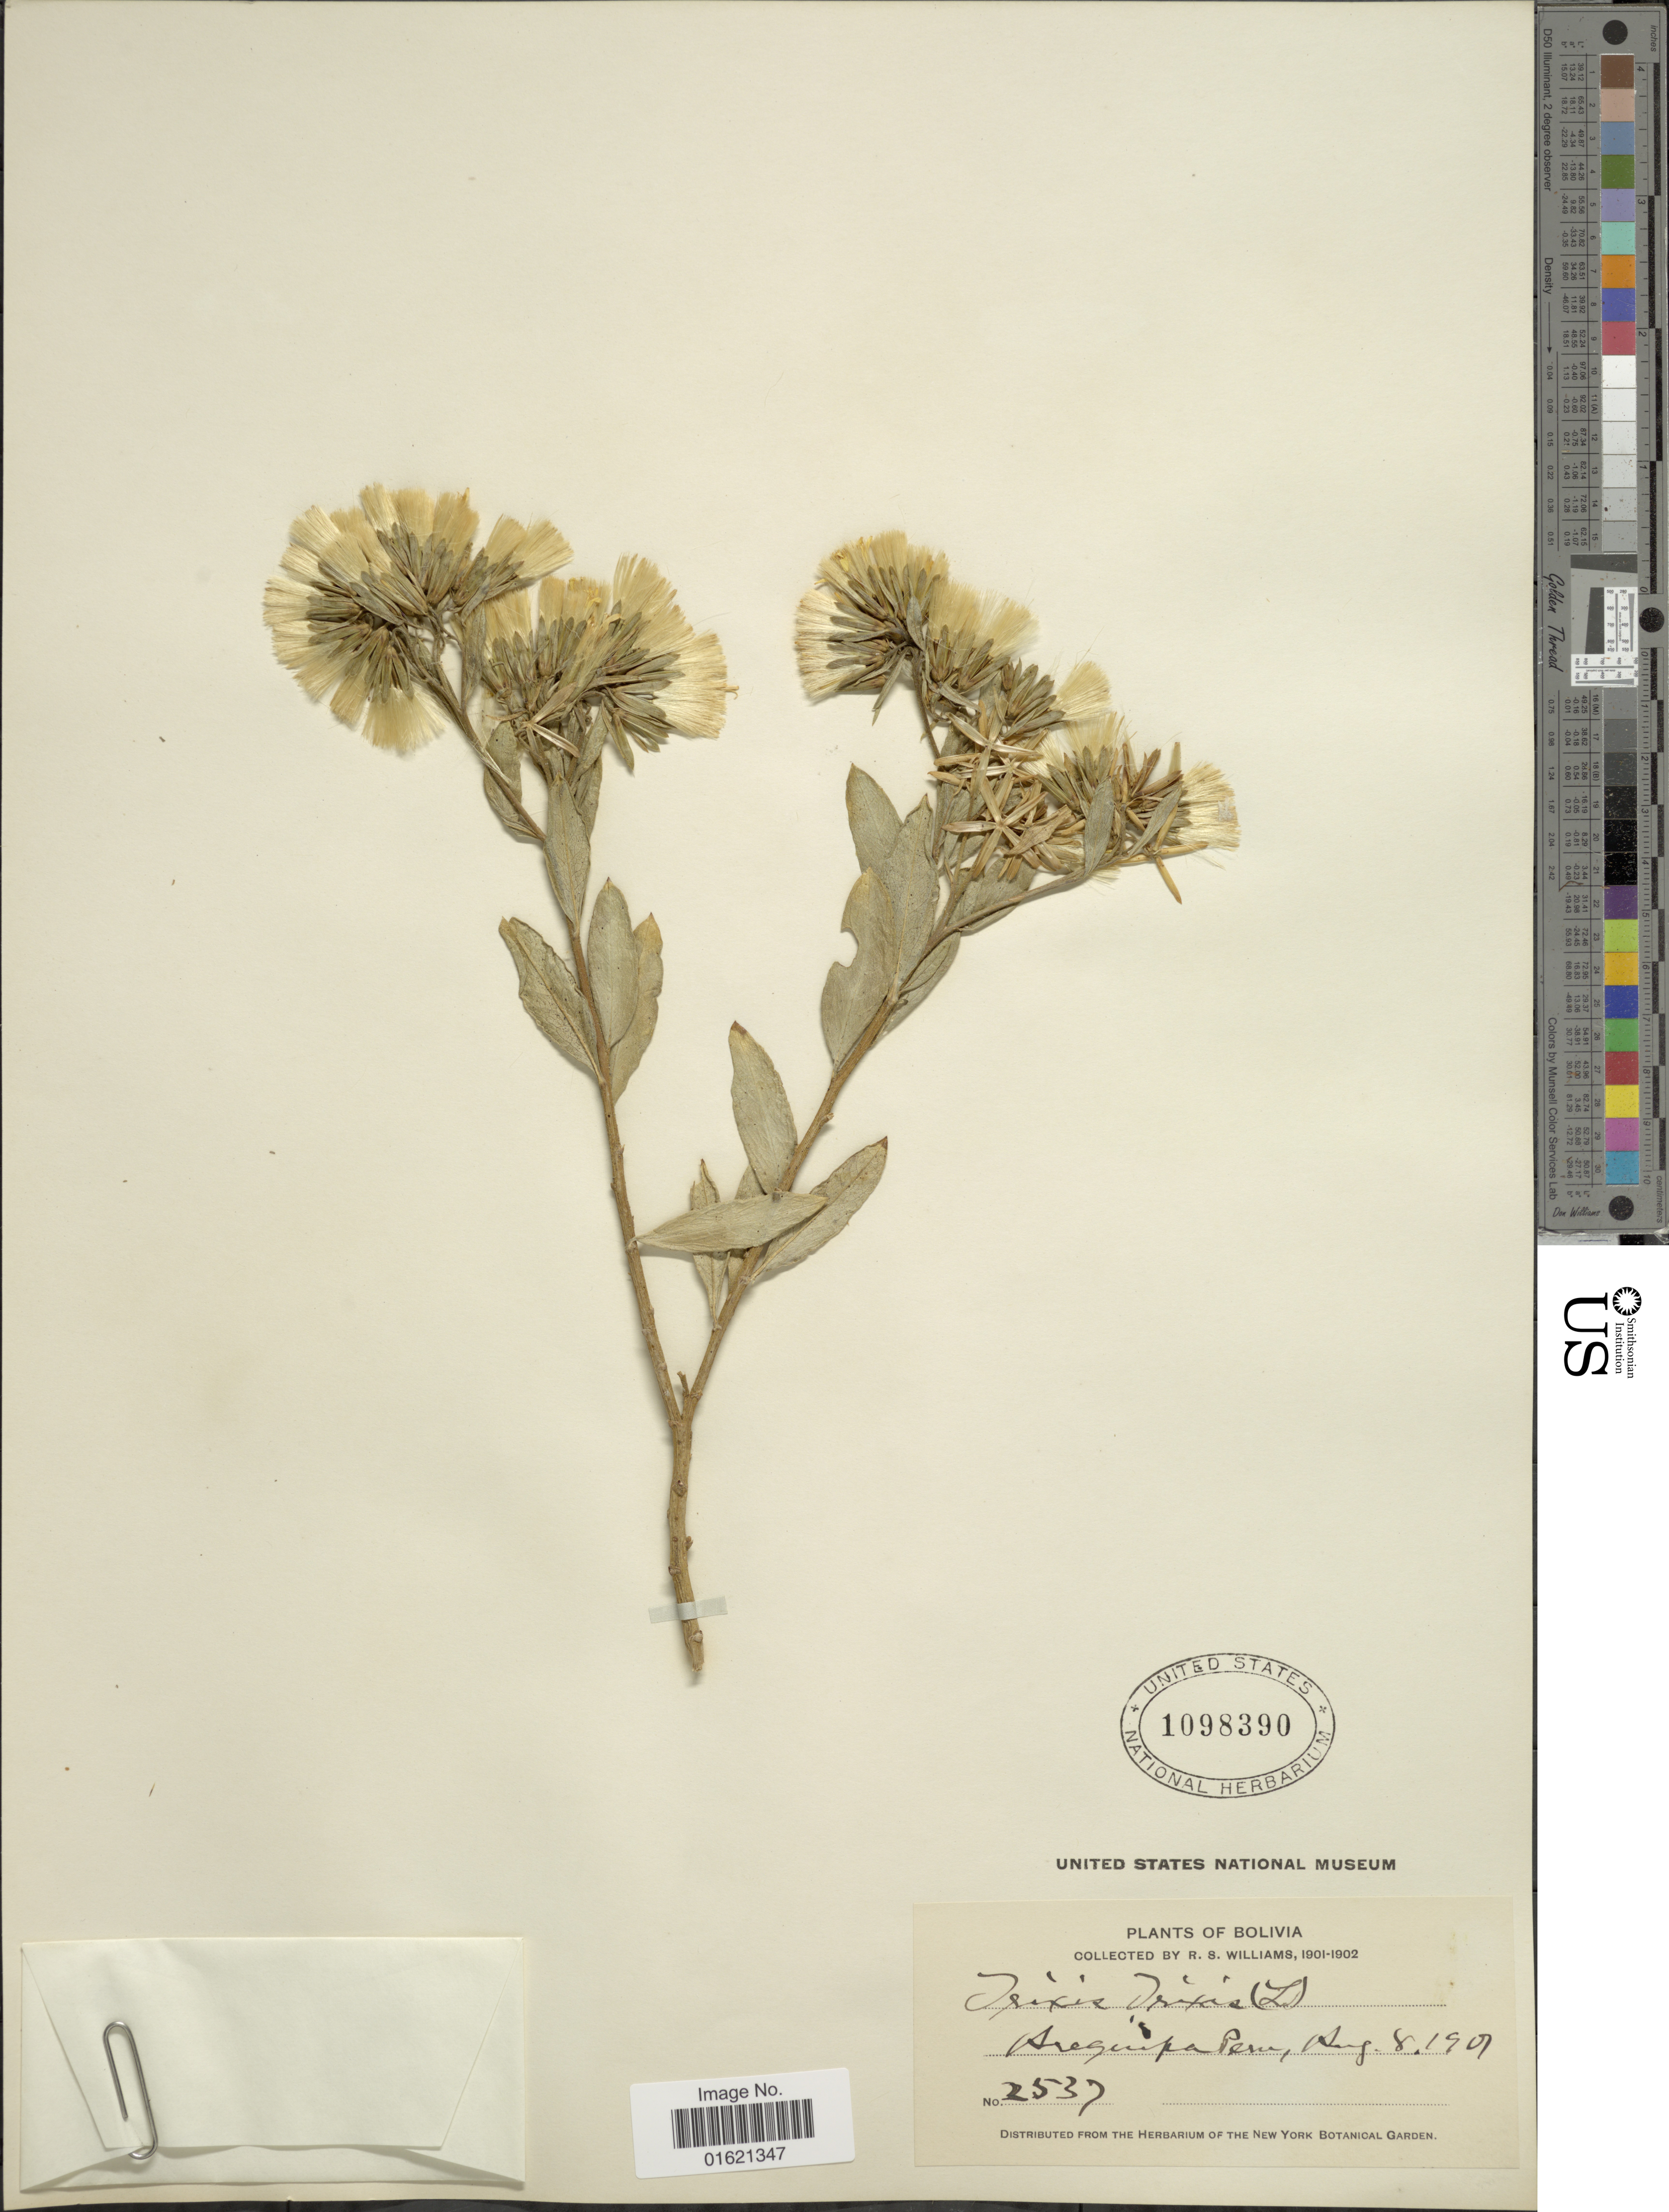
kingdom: Plantae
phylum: Tracheophyta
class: Magnoliopsida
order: Asterales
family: Asteraceae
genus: Trixis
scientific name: Trixis inula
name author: Crantz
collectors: R. S. Williams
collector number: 2537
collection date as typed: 08 Aug 1901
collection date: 1901-08-08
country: Peru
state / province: Arequipa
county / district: Arequipa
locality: Arequipa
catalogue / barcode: US 1098390